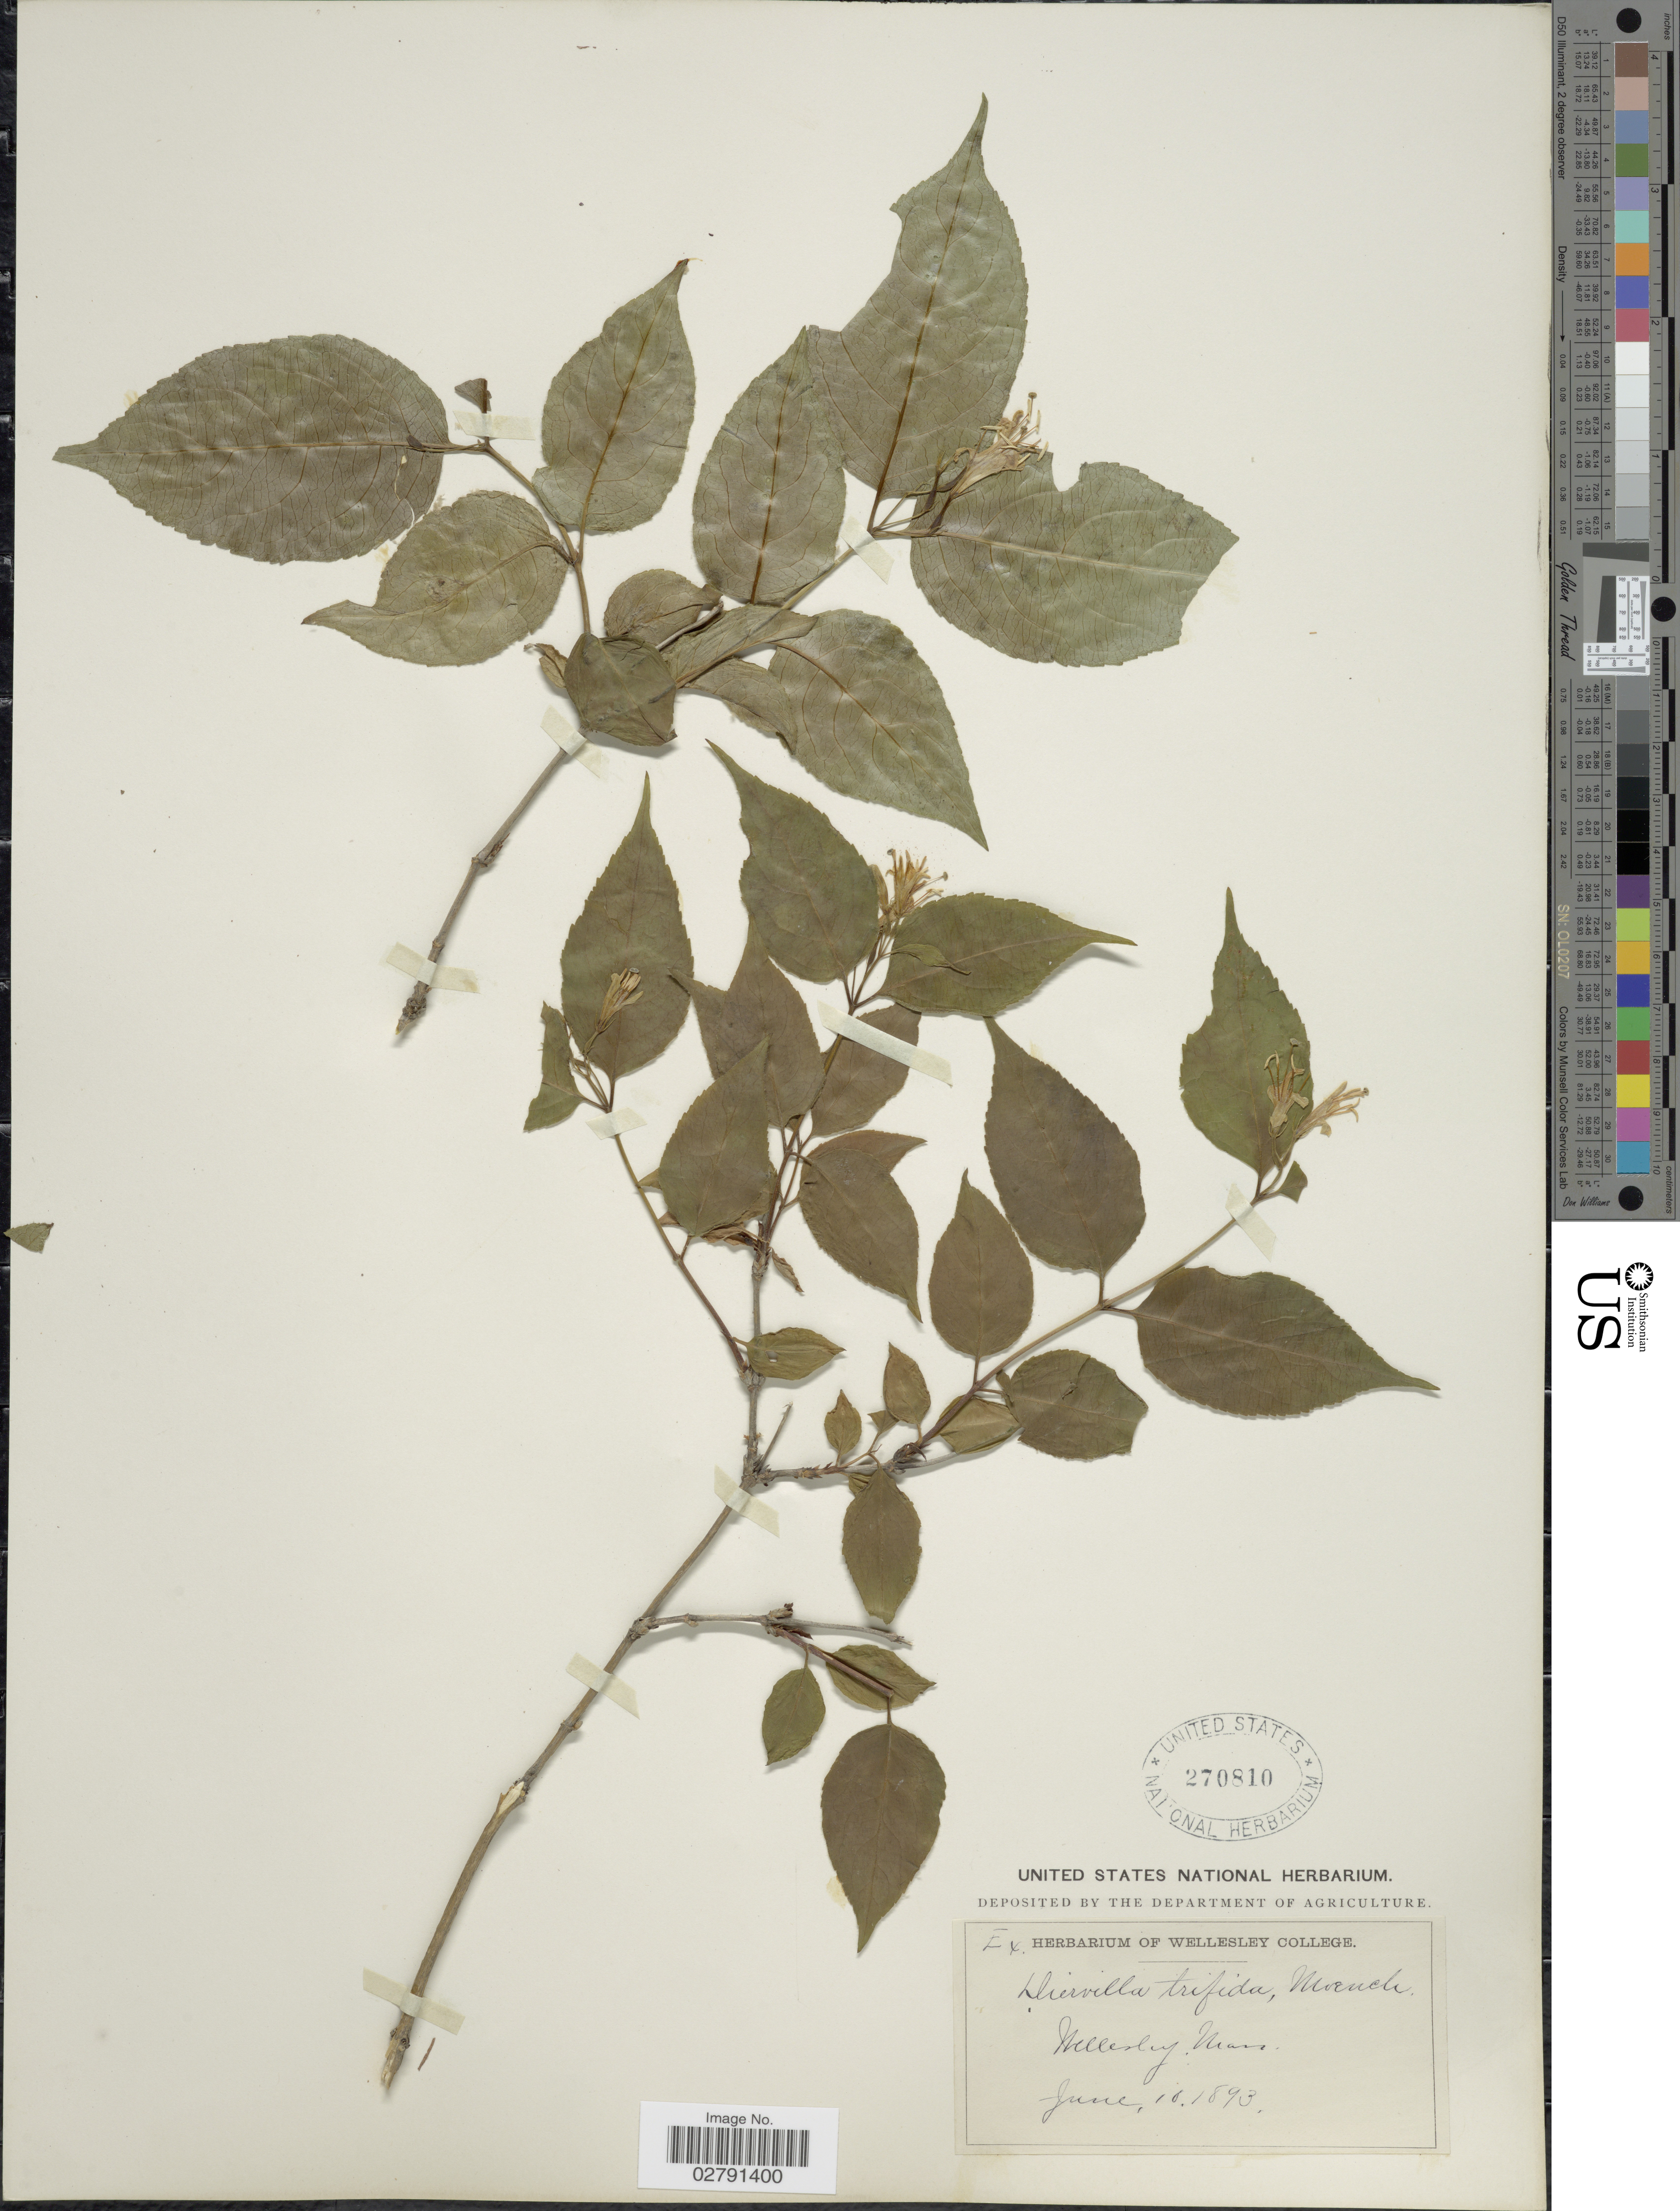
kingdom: Plantae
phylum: Tracheophyta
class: Magnoliopsida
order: Dipsacales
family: Caprifoliaceae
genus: Diervilla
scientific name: Diervilla lonicera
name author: Mill.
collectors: ex herb. Wellesley College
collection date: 1893-06-10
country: United States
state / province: Massachusetts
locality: Wellesley.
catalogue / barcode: US 270810